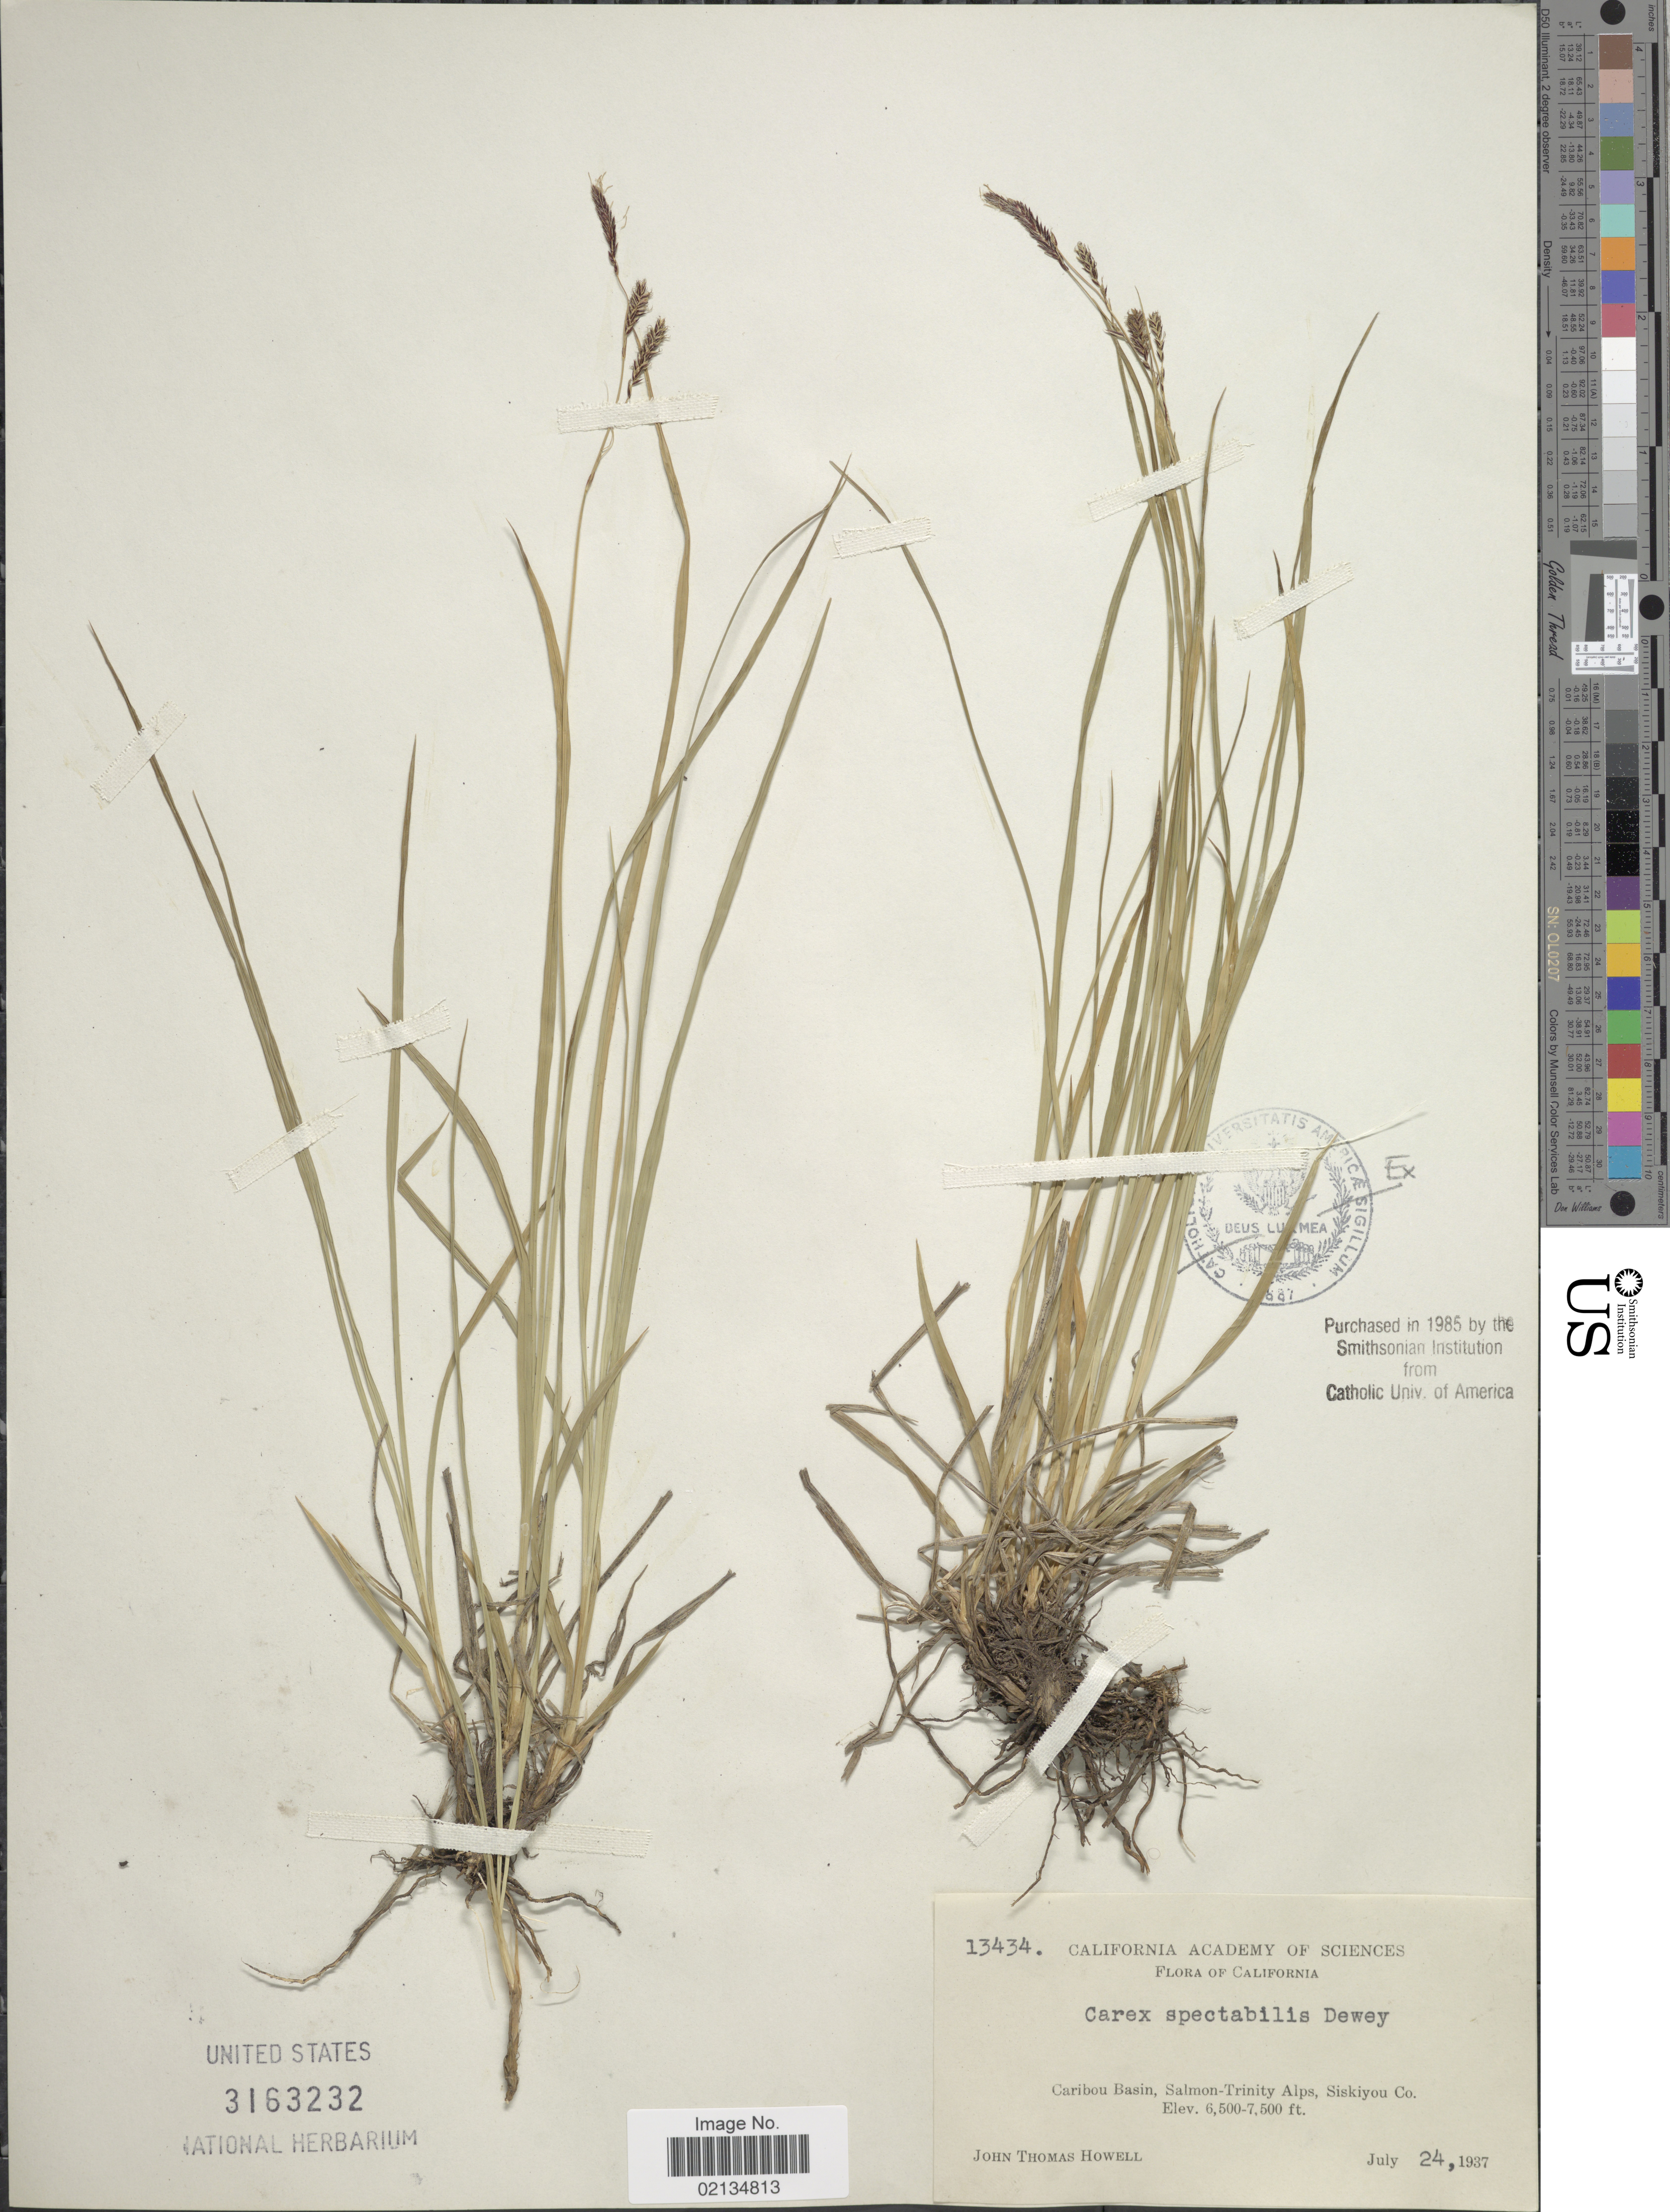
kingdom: Plantae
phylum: Tracheophyta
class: Liliopsida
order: Poales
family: Cyperaceae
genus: Carex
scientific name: Carex spectabilis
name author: Dewey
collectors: J. T. Howell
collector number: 13434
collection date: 1937-07-24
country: United States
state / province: California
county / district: Siskiyou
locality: Caribou Basin, Salmon-Trinity Alps, Siskiyou Co.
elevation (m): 1981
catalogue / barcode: US 3163232